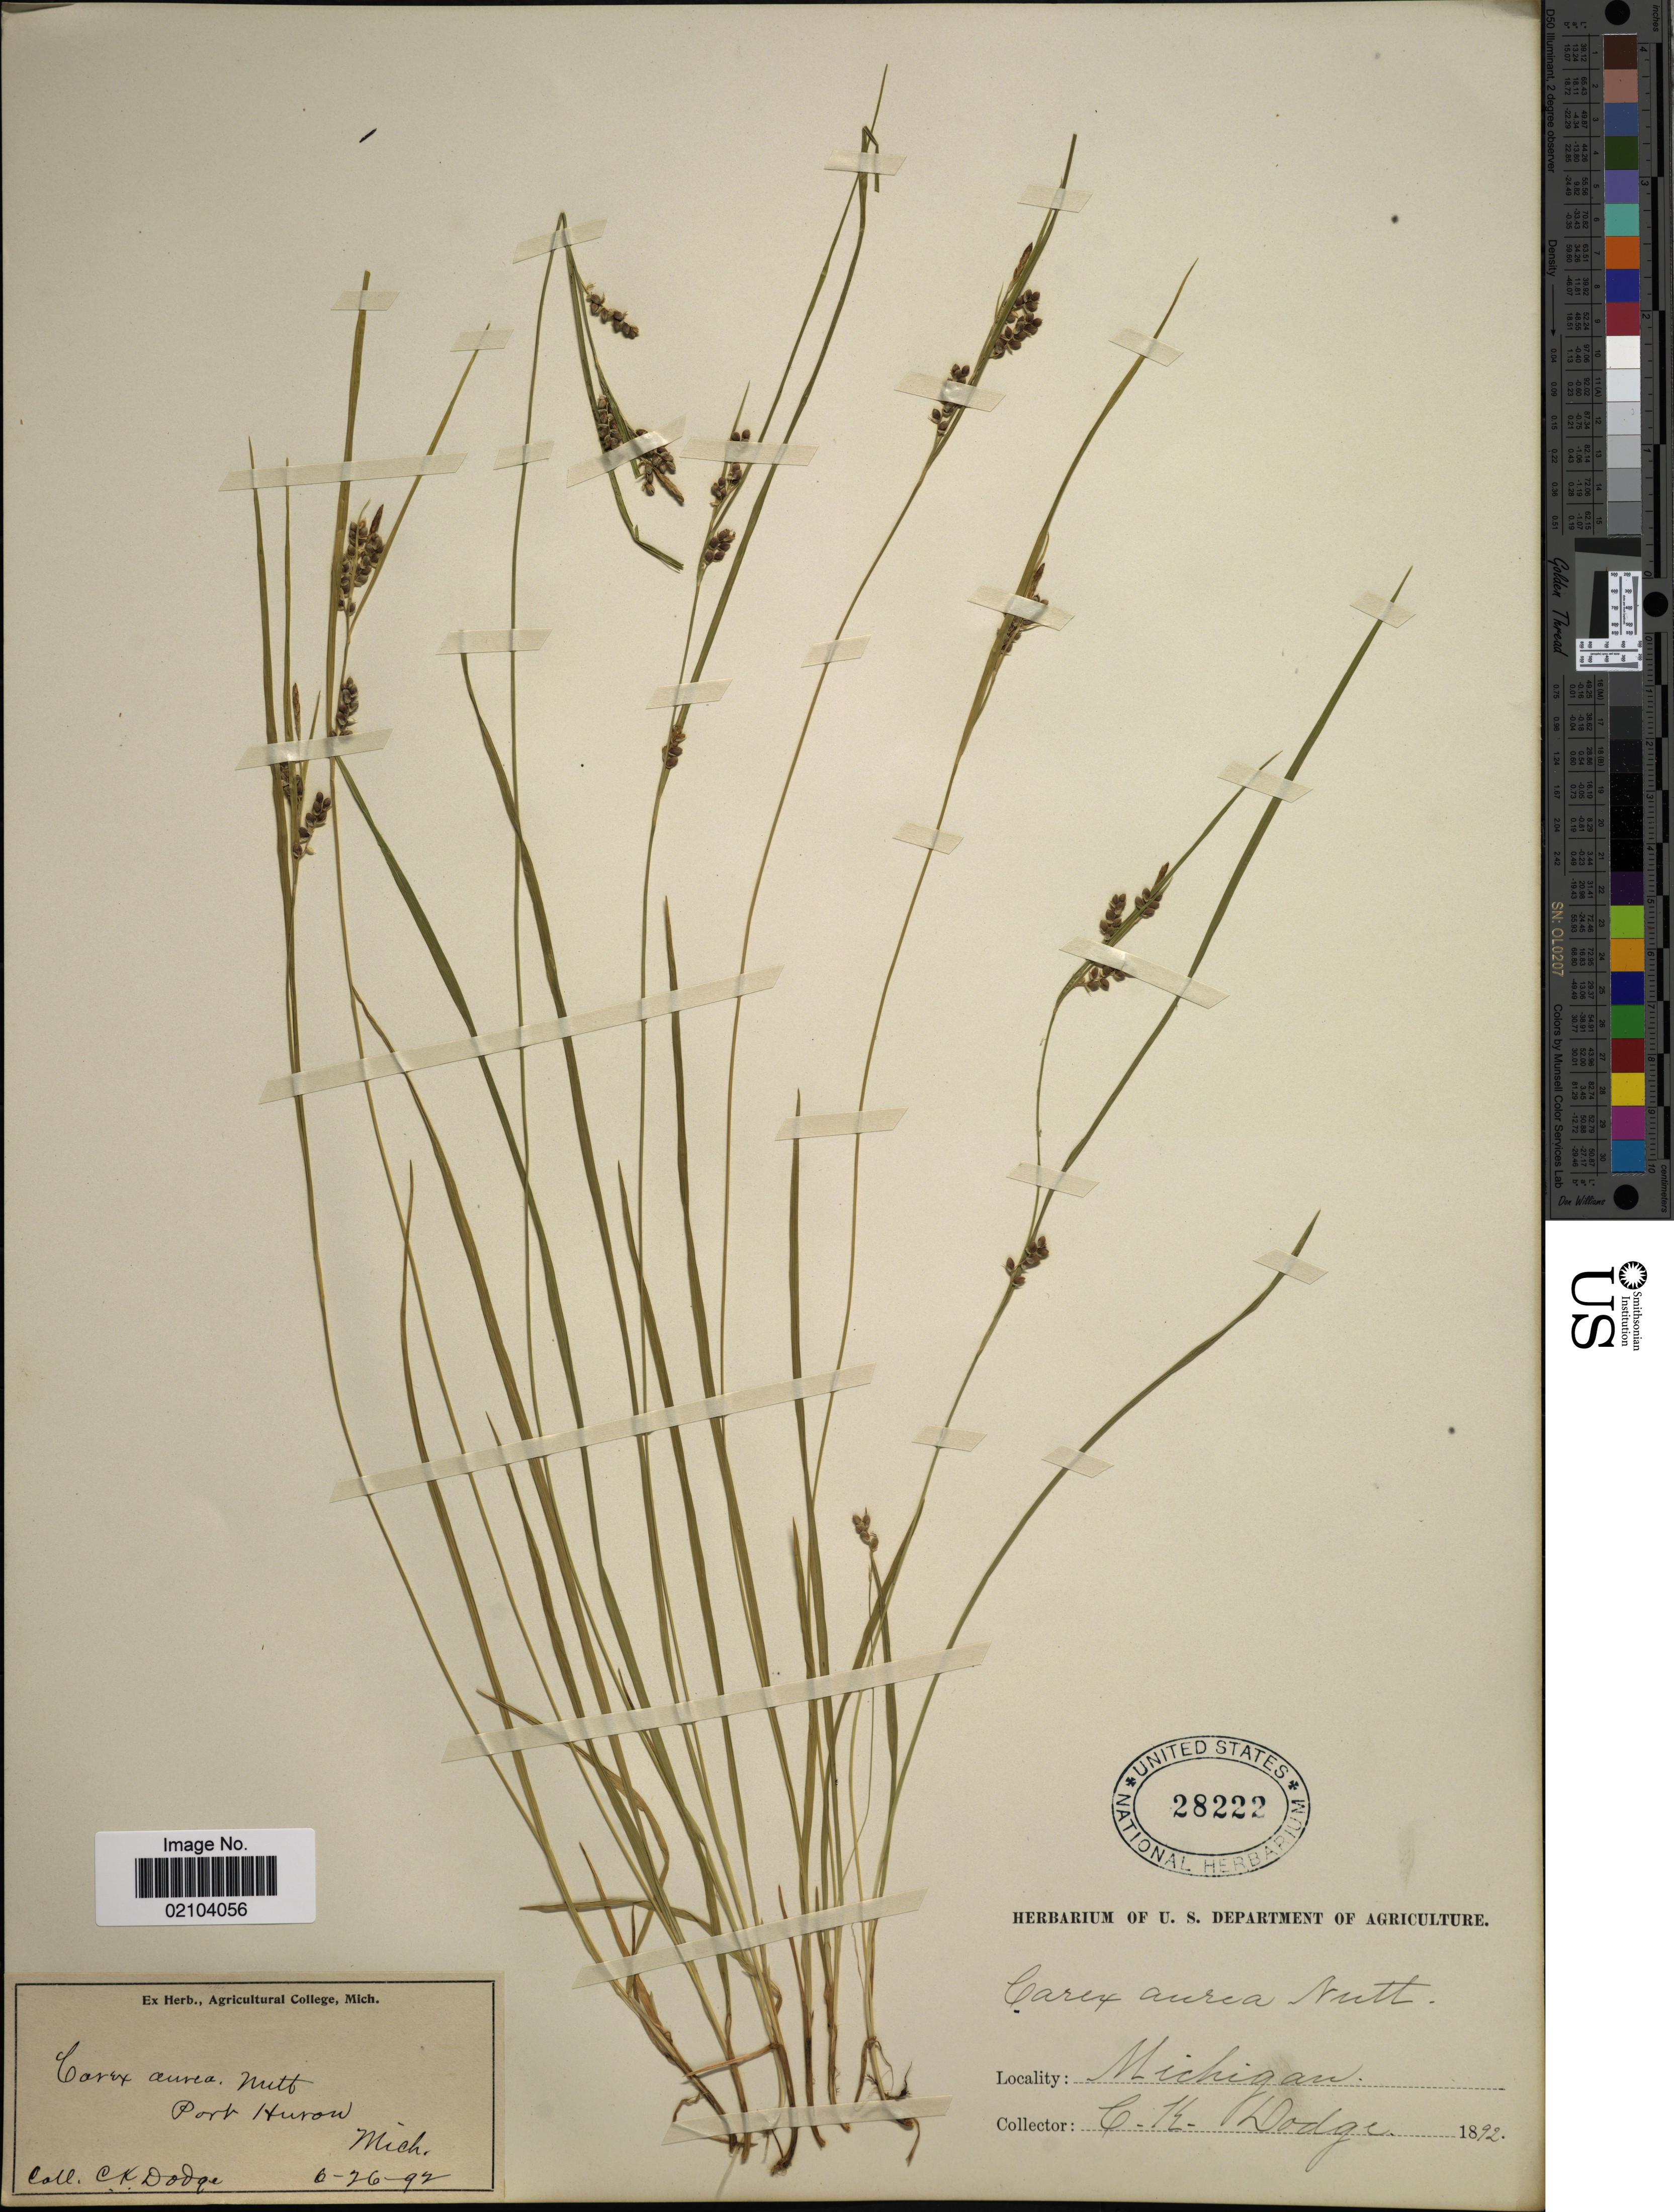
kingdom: Plantae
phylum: Tracheophyta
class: Liliopsida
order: Poales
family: Cyperaceae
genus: Carex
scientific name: Carex aurea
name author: Nutt.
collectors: C. Dodge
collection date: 1892-06-26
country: United States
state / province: Michigan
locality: Port Huron, Mich.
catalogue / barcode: US 28222